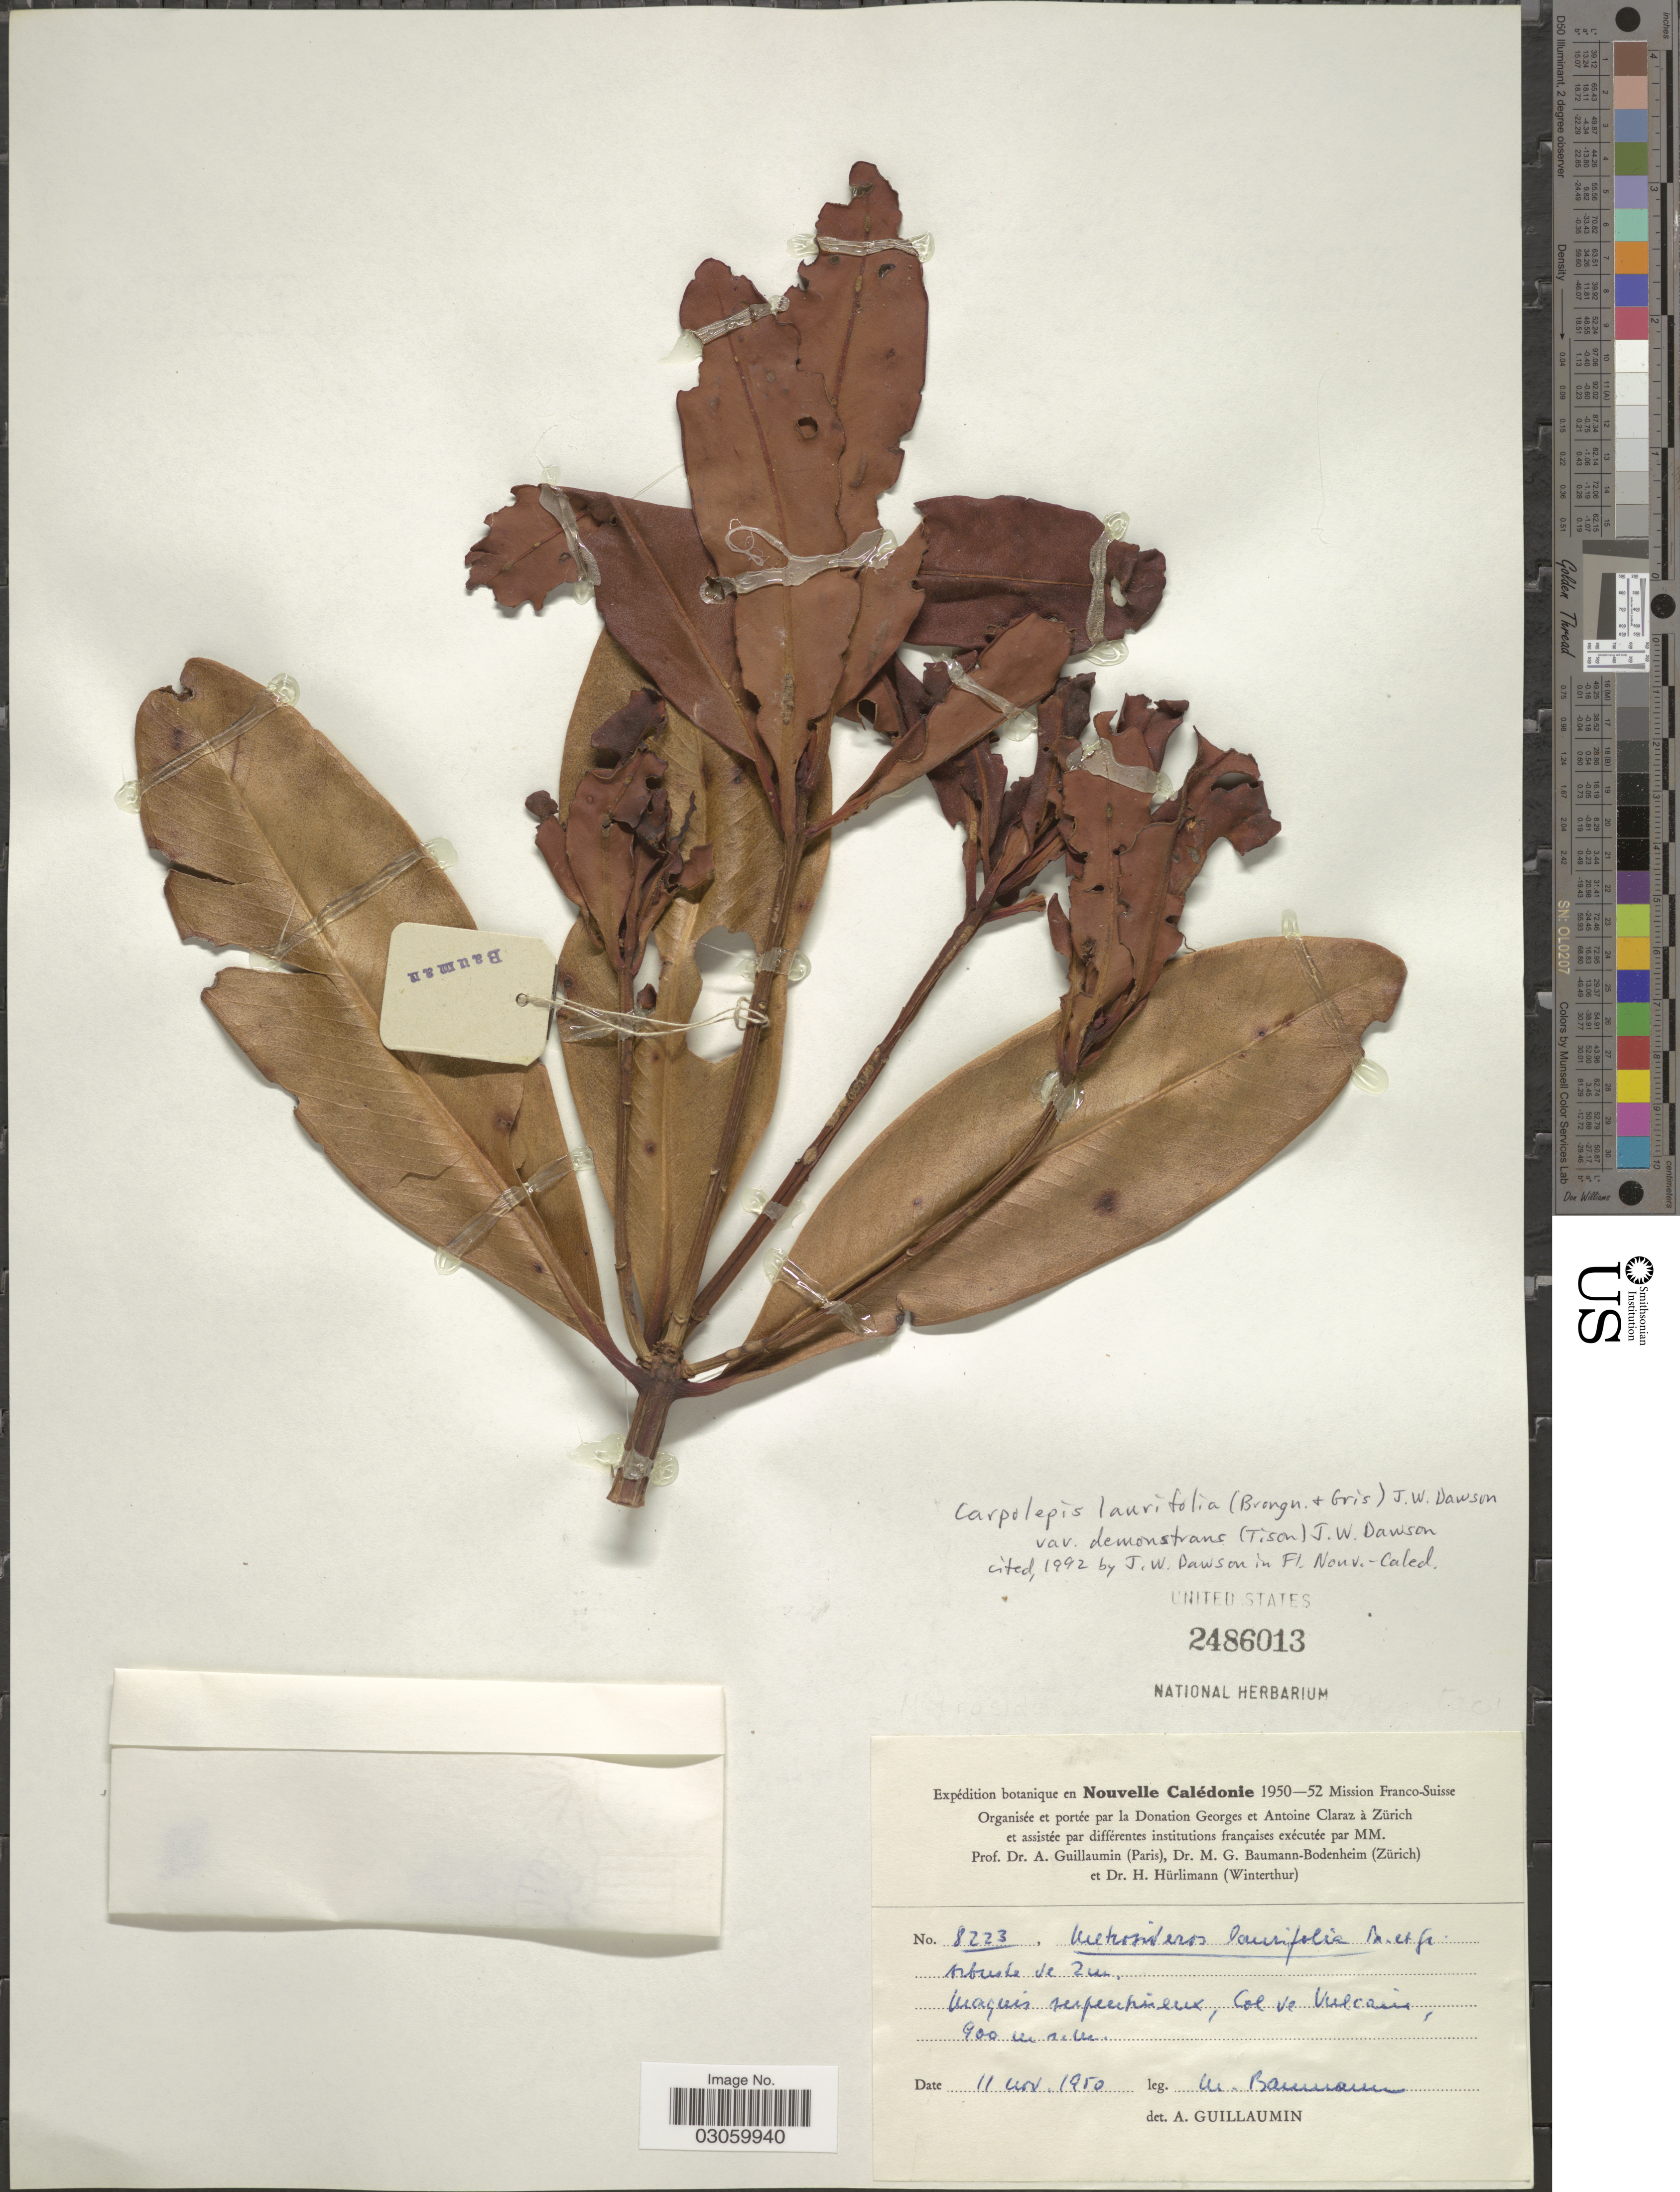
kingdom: Plantae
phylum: Tracheophyta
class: Magnoliopsida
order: Myrtales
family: Myrtaceae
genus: Metrosideros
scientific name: Metrosideros laurifolia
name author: Brongn. & Gris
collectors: M. G. Baumann-Bodenheim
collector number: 8223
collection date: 1950-11-11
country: New Caledonia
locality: Col de Vulcain.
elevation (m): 900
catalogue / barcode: US 2486013